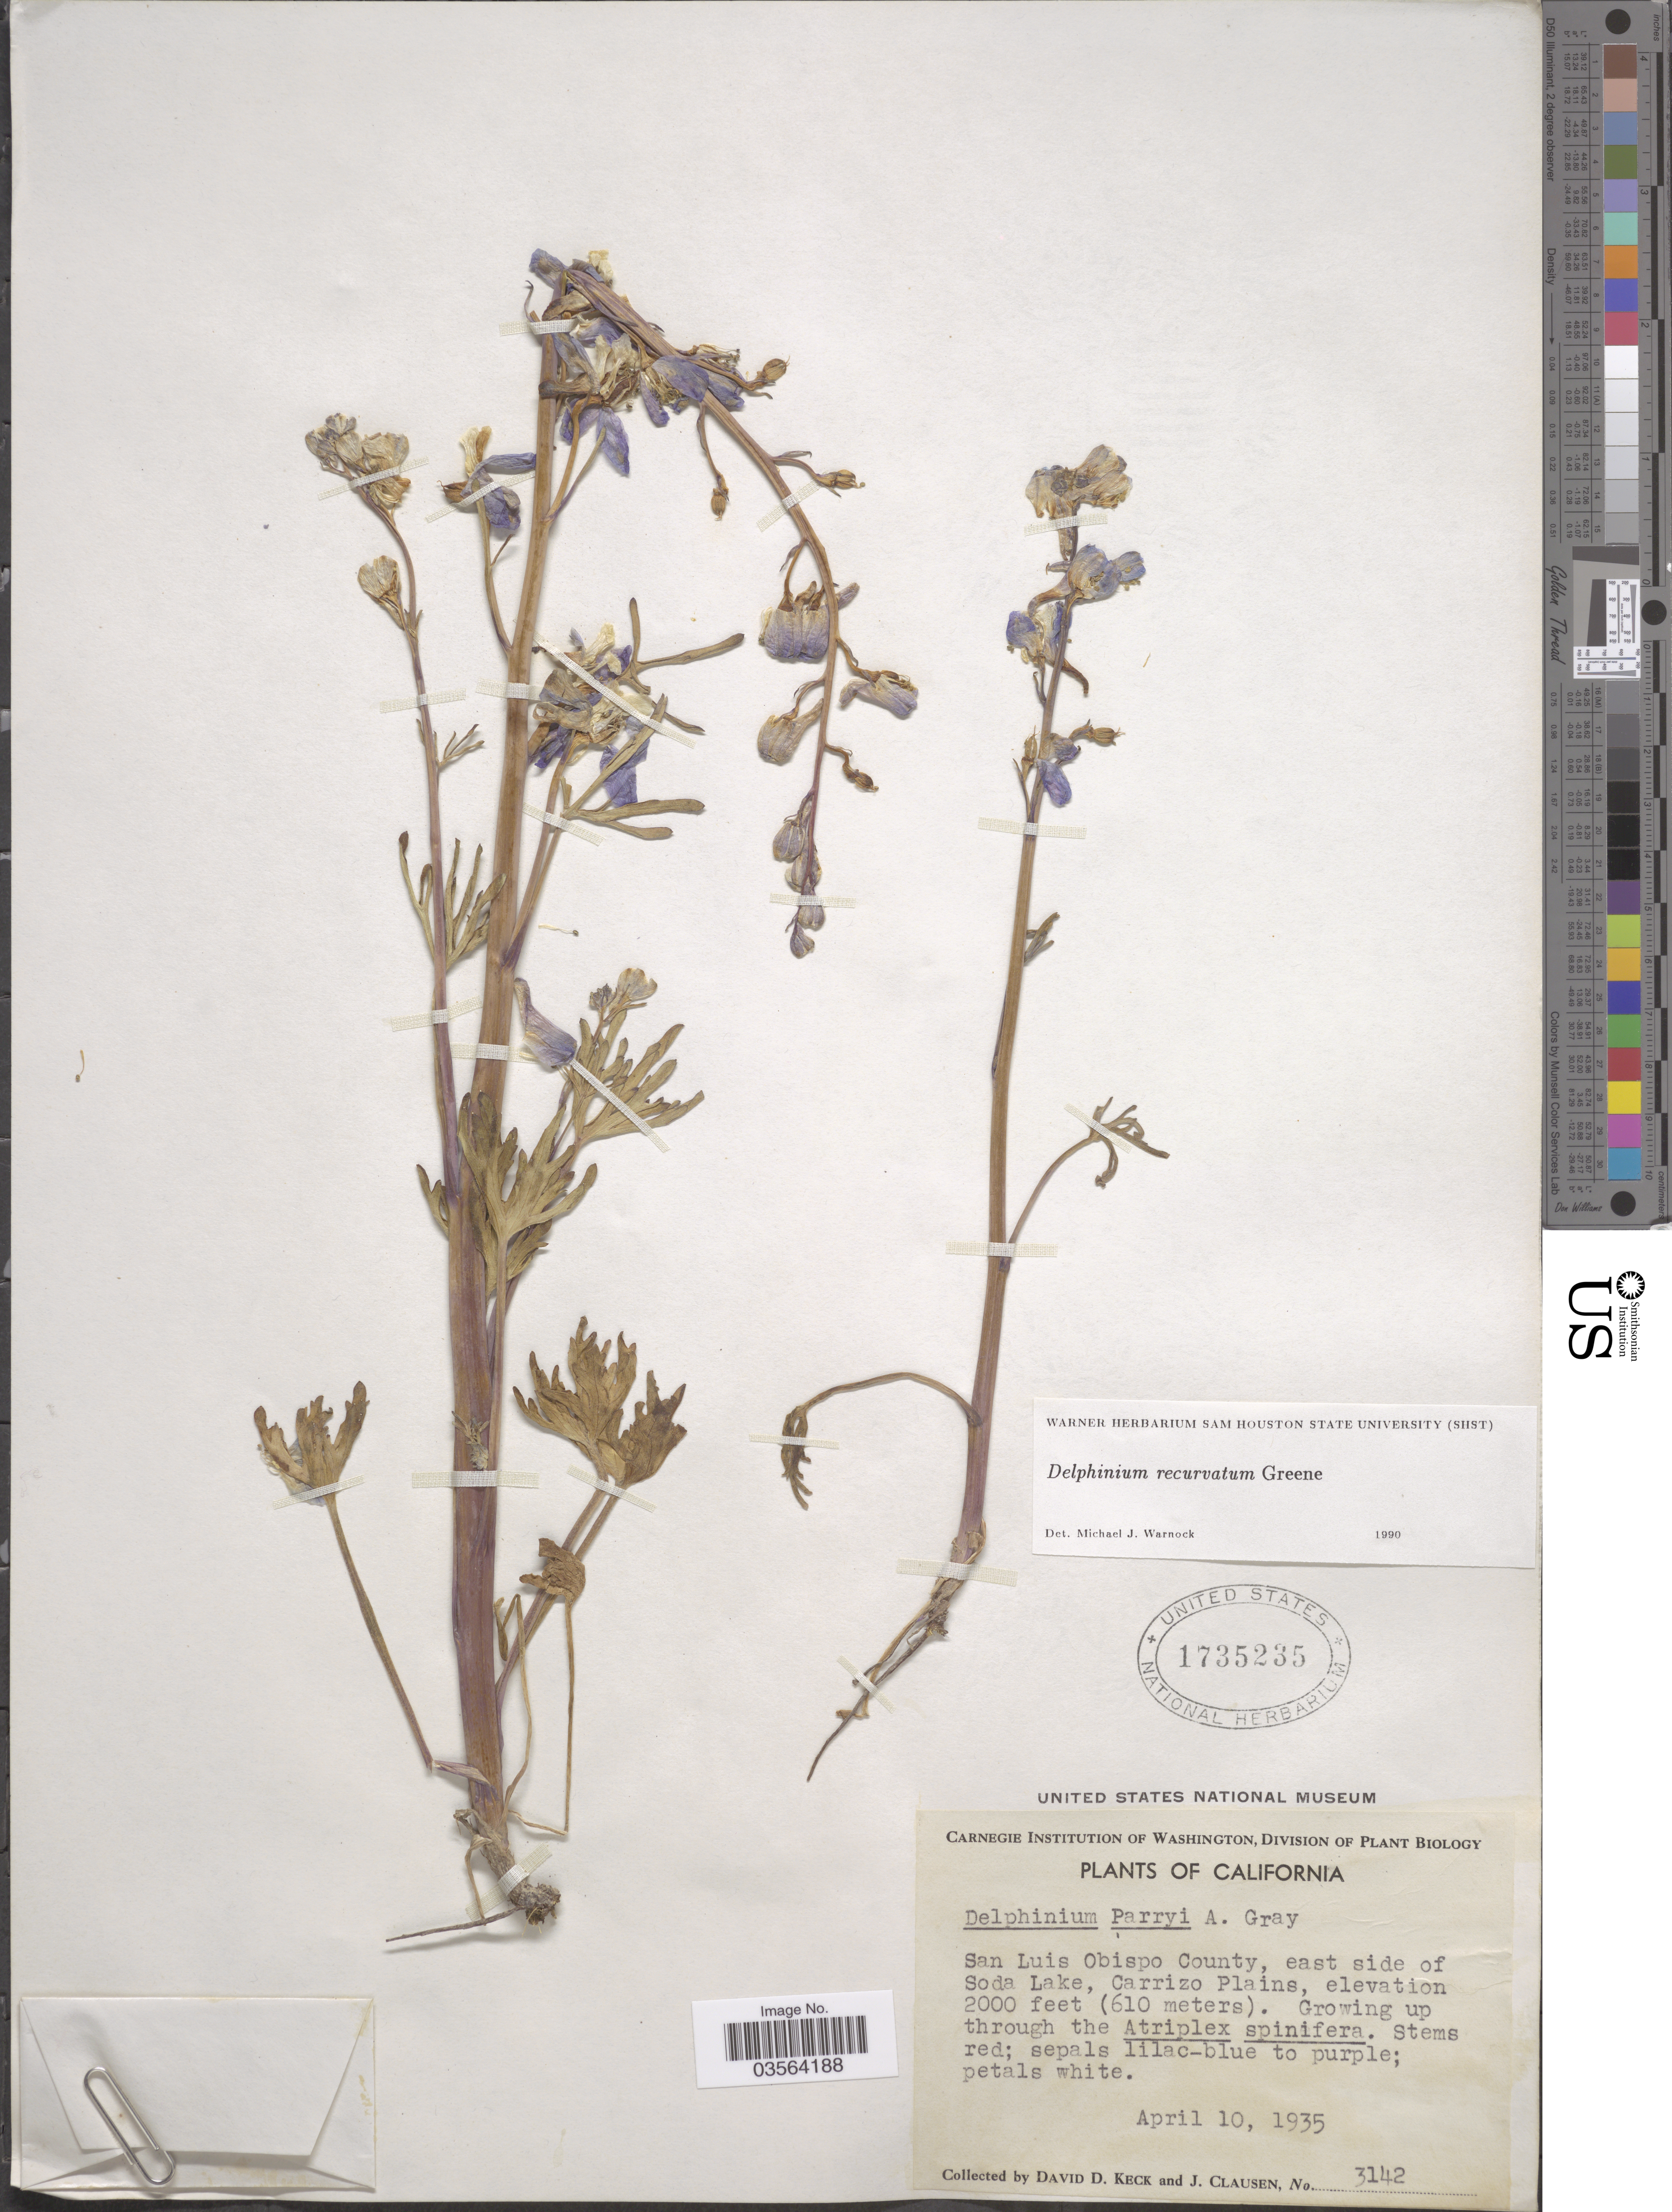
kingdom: Plantae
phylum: Tracheophyta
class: Magnoliopsida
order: Ranunculales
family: Ranunculaceae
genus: Delphinium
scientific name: Delphinium recurvatum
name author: Greene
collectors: D. D. Keck & J. Clausen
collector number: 3142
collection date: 1935-04-10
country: United States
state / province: California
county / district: San Luis Obispo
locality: San Luis Obispo County, east side of Soda Lake, Carrizo Plains.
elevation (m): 610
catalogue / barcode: US 1735235